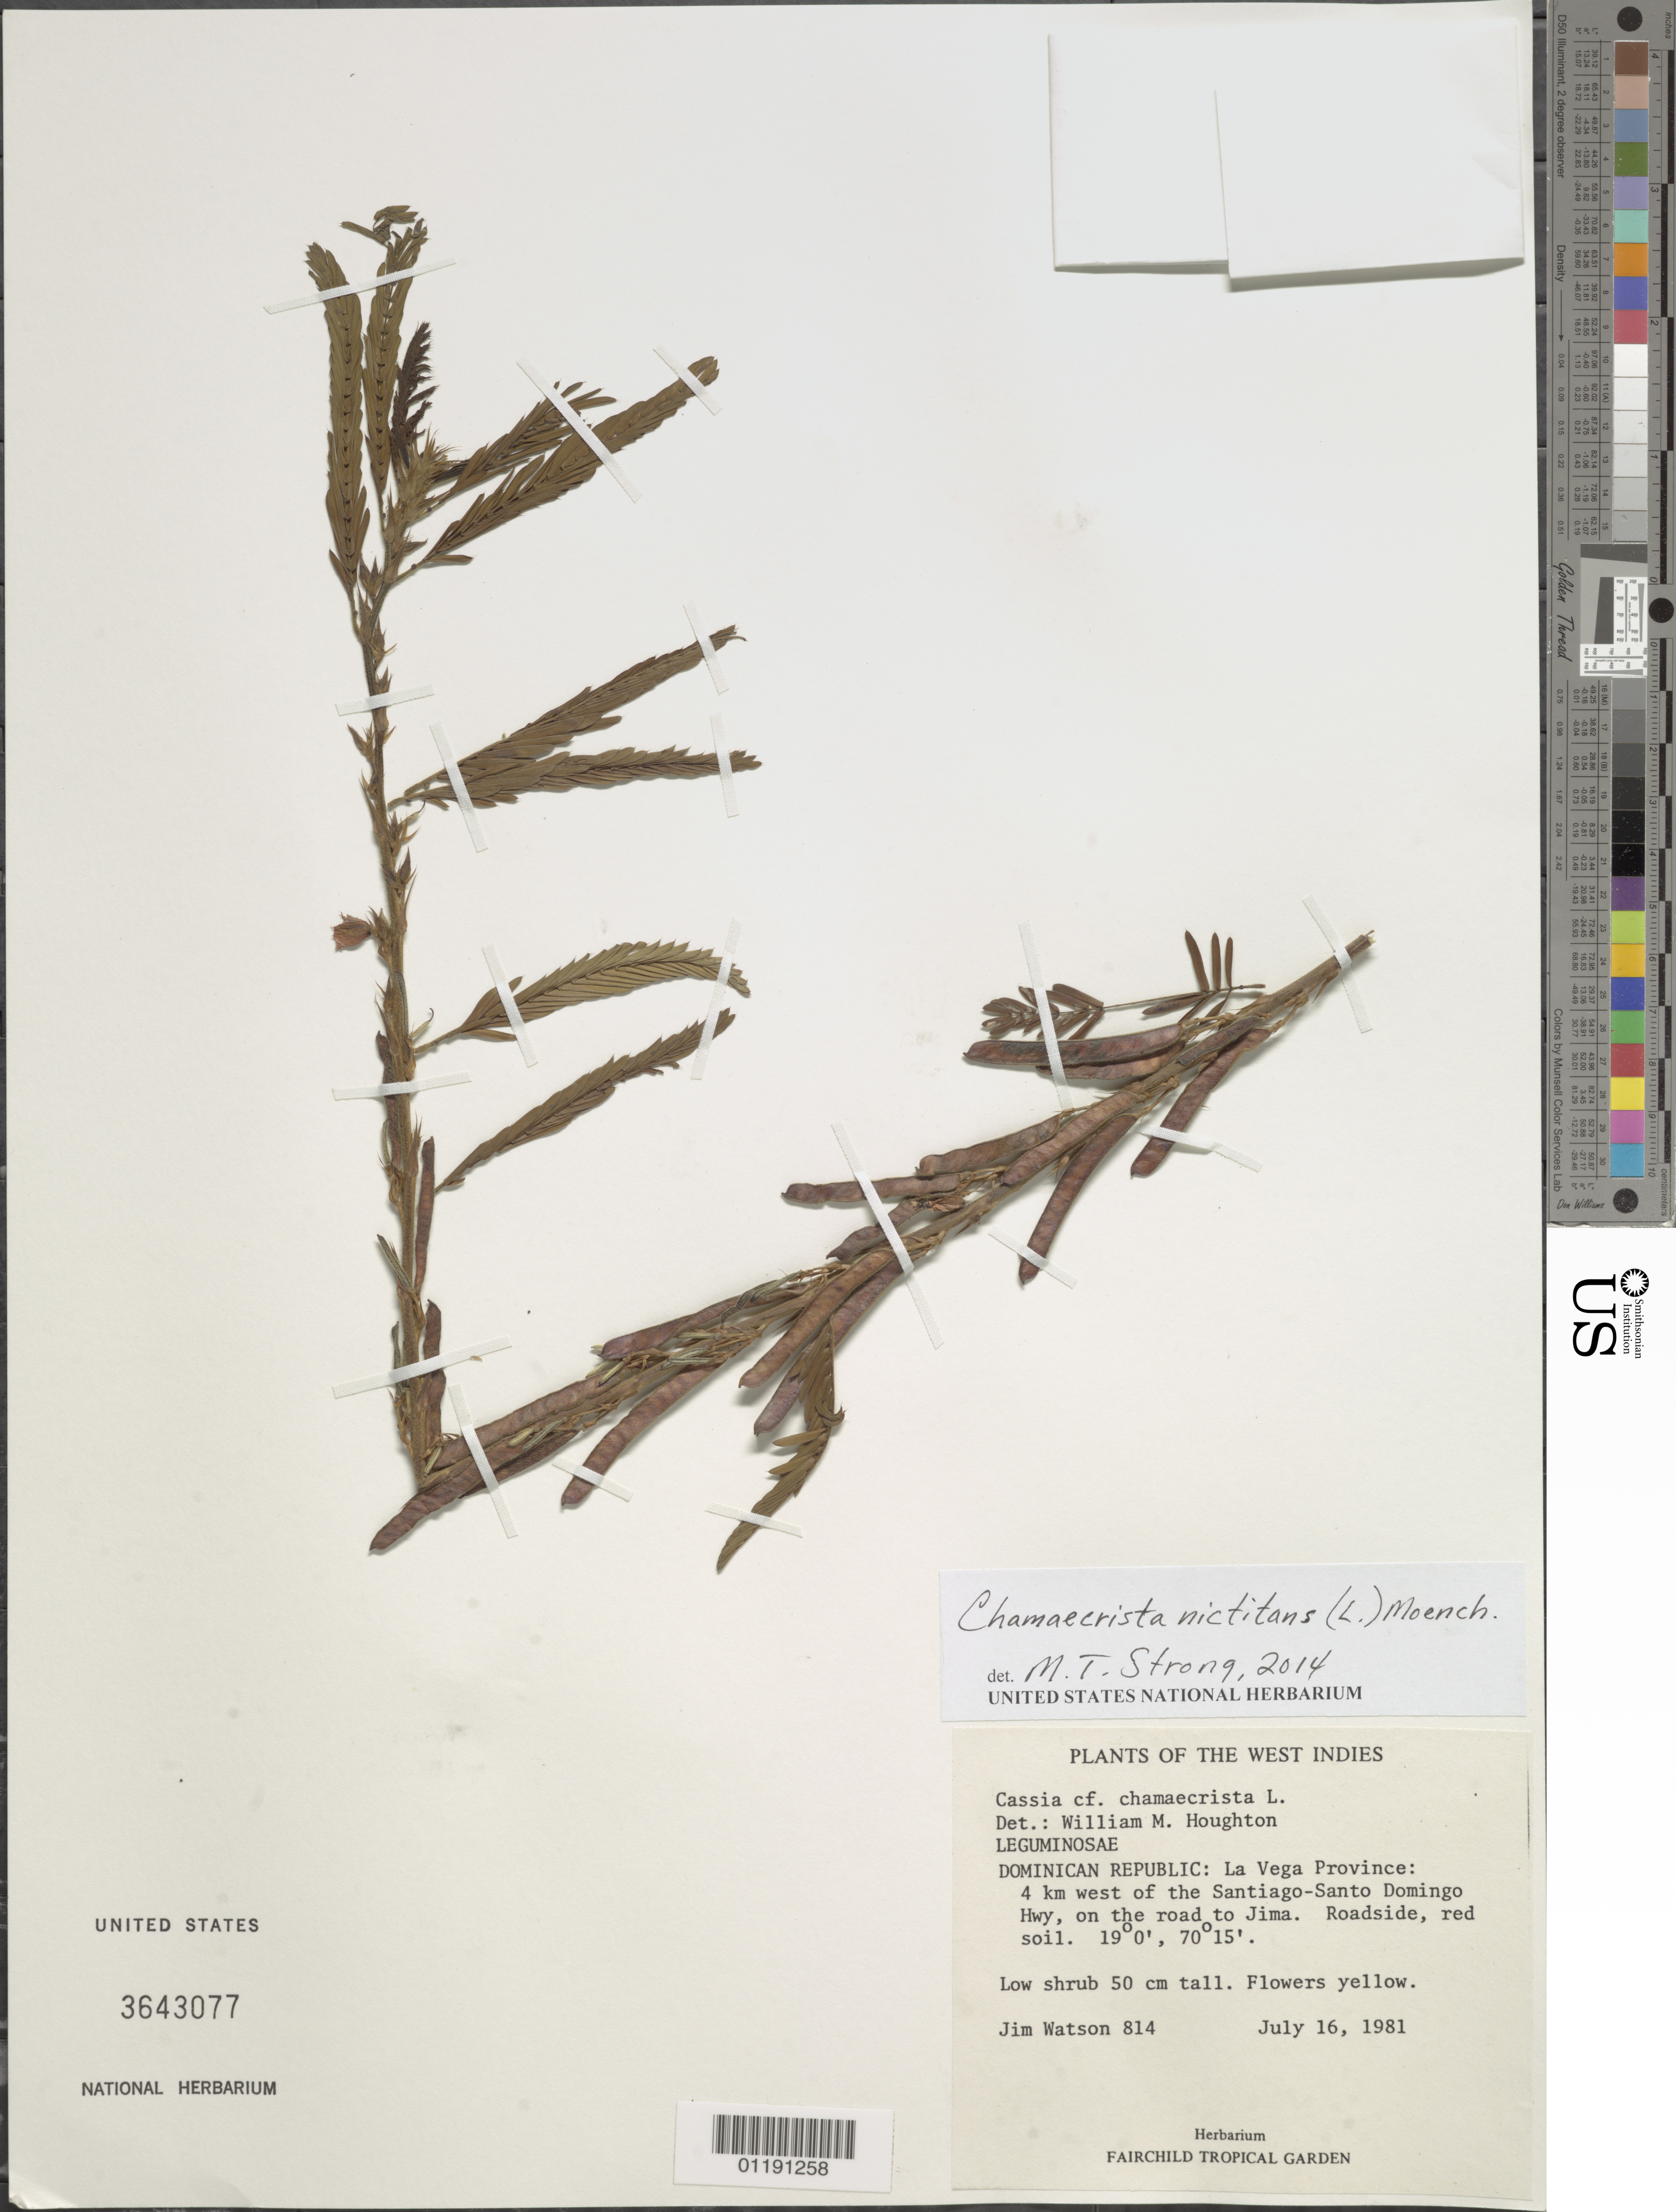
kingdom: Plantae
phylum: Tracheophyta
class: Magnoliopsida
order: Fabales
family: Fabaceae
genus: Chamaecrista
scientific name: Chamaecrista nictitans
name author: (L.) Moench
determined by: Strong, M. T., (US), Smithsonian Institution - National Museum of Natural History (UNITED STATES)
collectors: J. Watson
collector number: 814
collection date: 1981-07-16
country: Dominican Republic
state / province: La Vega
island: Hispaniola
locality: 4 km W of the Santiago-Santo Domingo Hwy, on the road to Jima.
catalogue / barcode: US 3643077